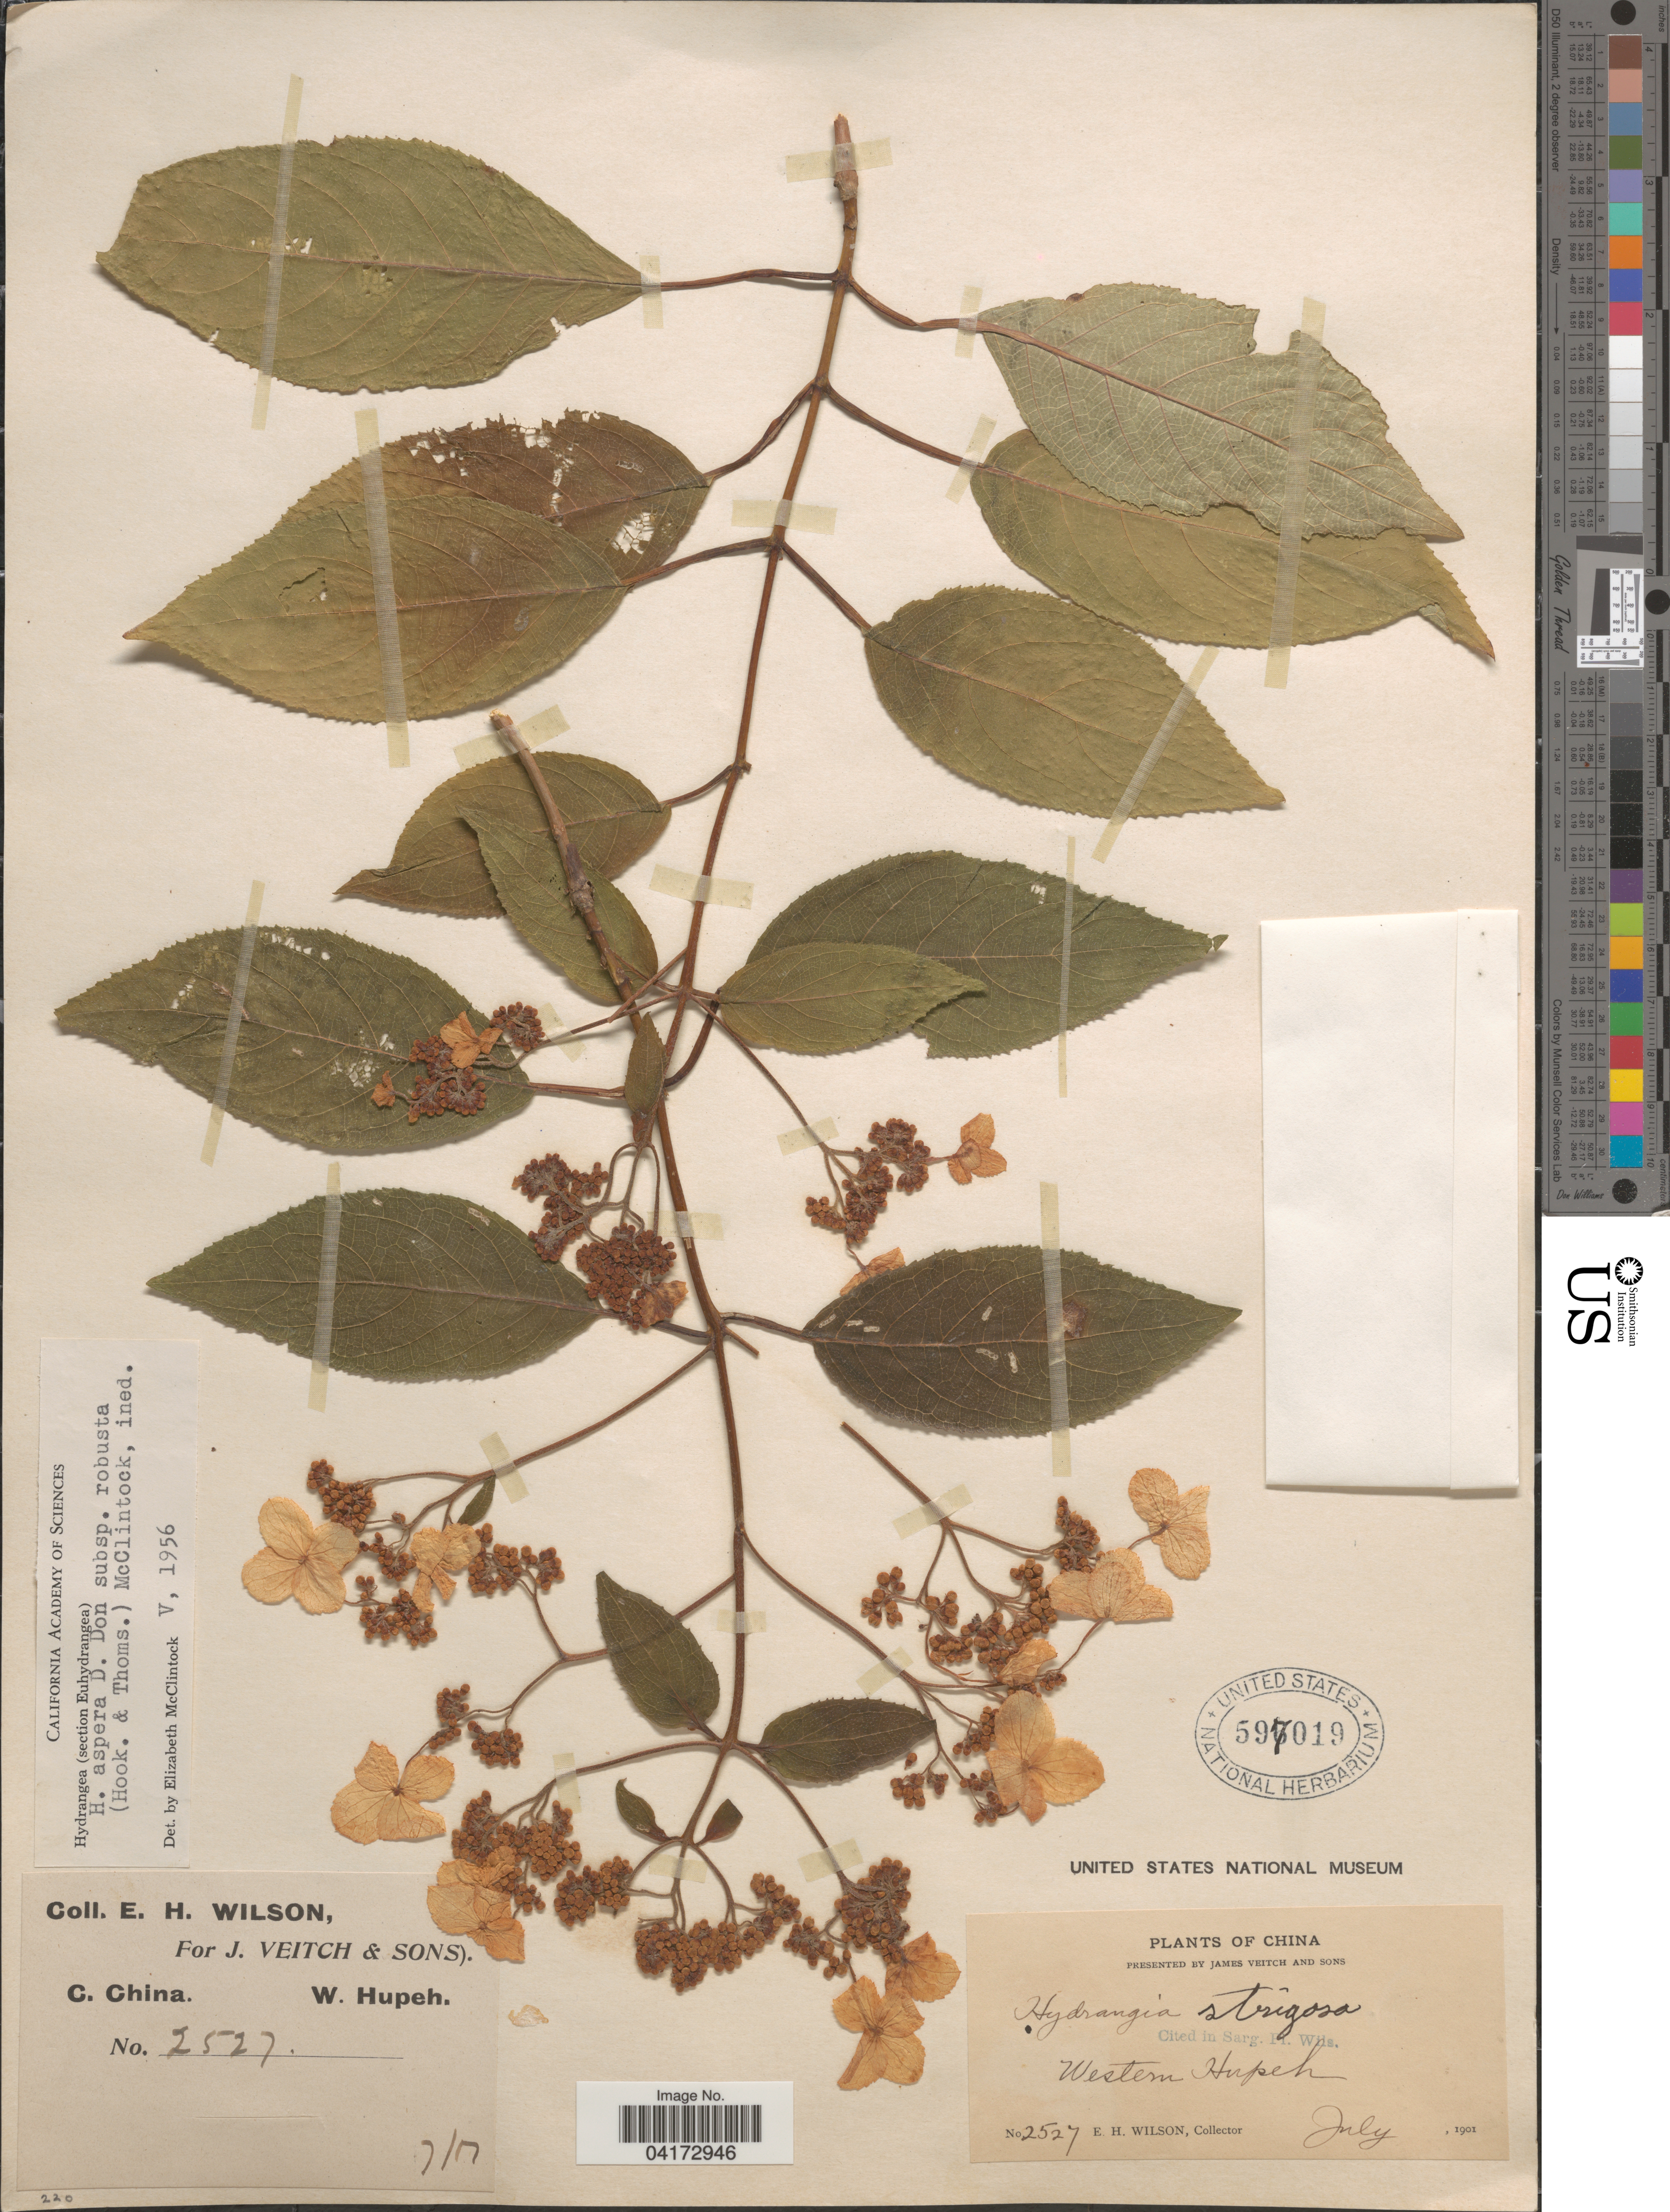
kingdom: Plantae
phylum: Tracheophyta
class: Magnoliopsida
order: Cornales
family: Hydrangeaceae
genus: Hydrangea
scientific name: Hydrangea aspera subsp. robusta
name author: (Hook. f. & Thomson) E. M. McClint.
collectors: E. Wilson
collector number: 2527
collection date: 1901-07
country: China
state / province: Hubei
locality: C. China. Western Hupeh.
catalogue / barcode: US 597019